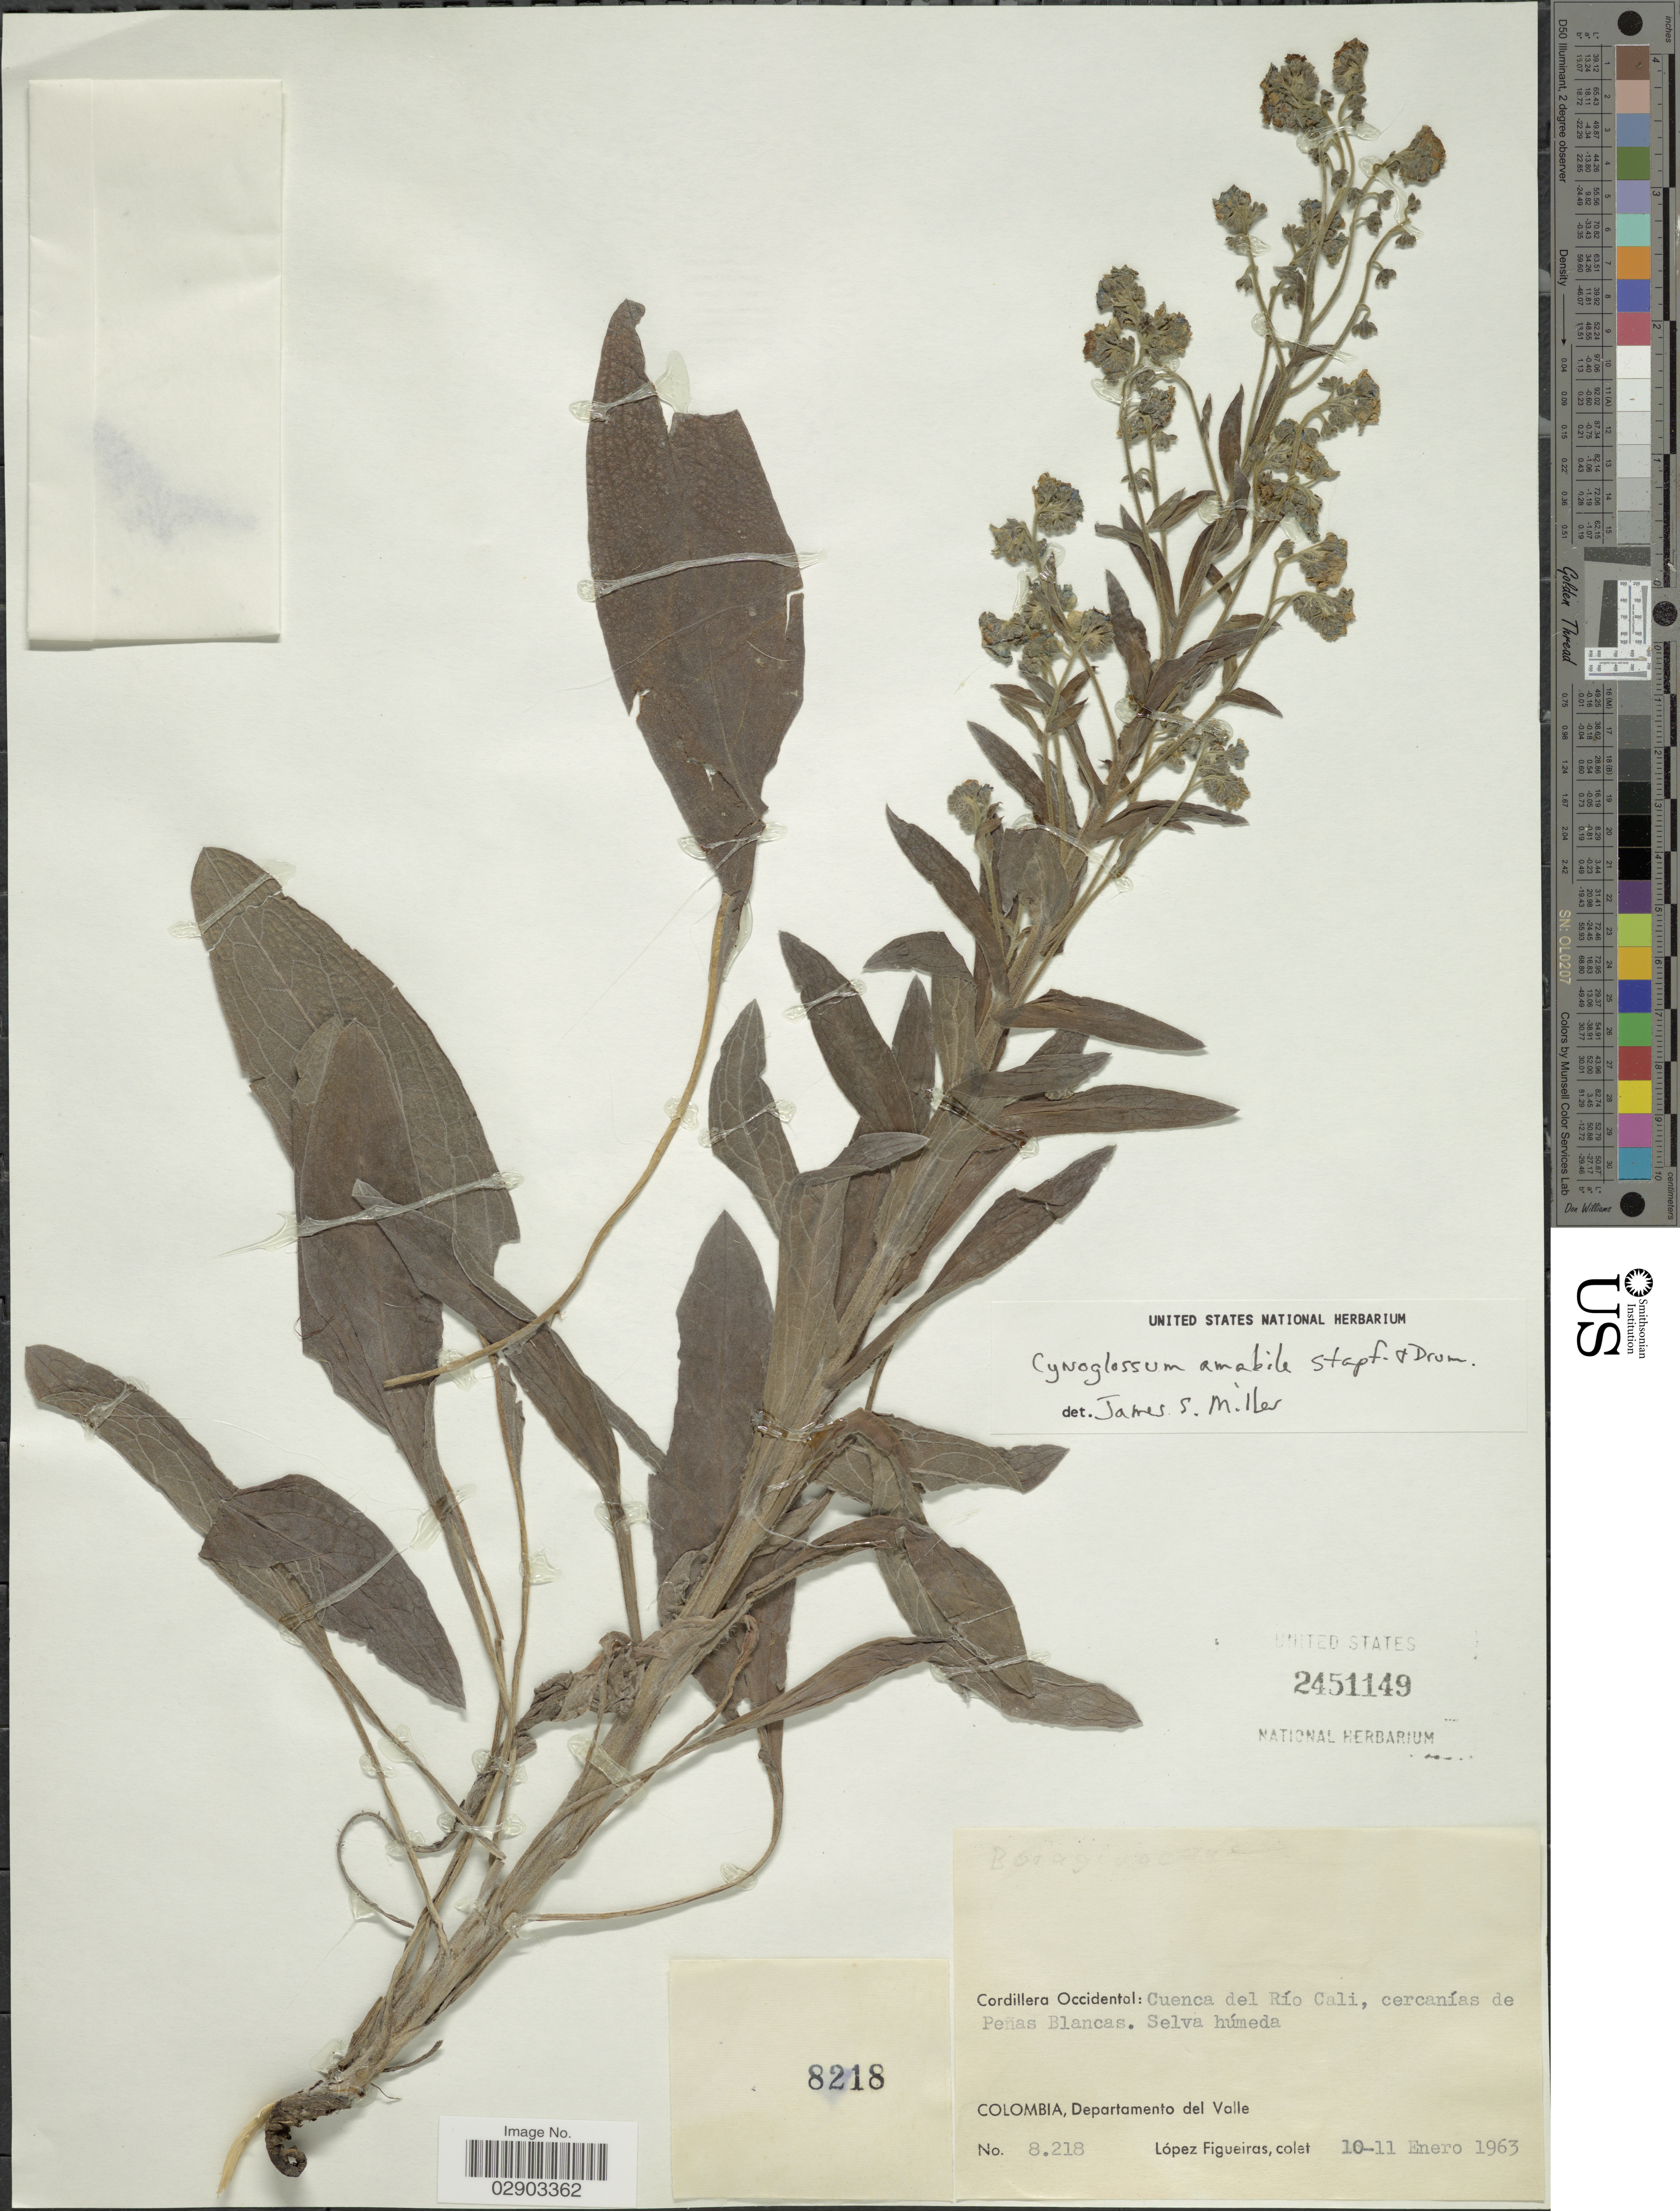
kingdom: Plantae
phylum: Tracheophyta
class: Magnoliopsida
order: Boraginales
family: Boraginaceae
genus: Cynoglossum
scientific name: Cynoglossum amabile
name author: Stapf & J.R. Drumm.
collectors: M. López Figueiras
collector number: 8218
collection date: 1963-01-10/1963-01-11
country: Colombia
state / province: Valle del Cauca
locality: Cordillera Occidental: Cuenca del Río Cali, cercanías de Peñas Blancas. Departamento del Valle.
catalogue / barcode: US 2451149